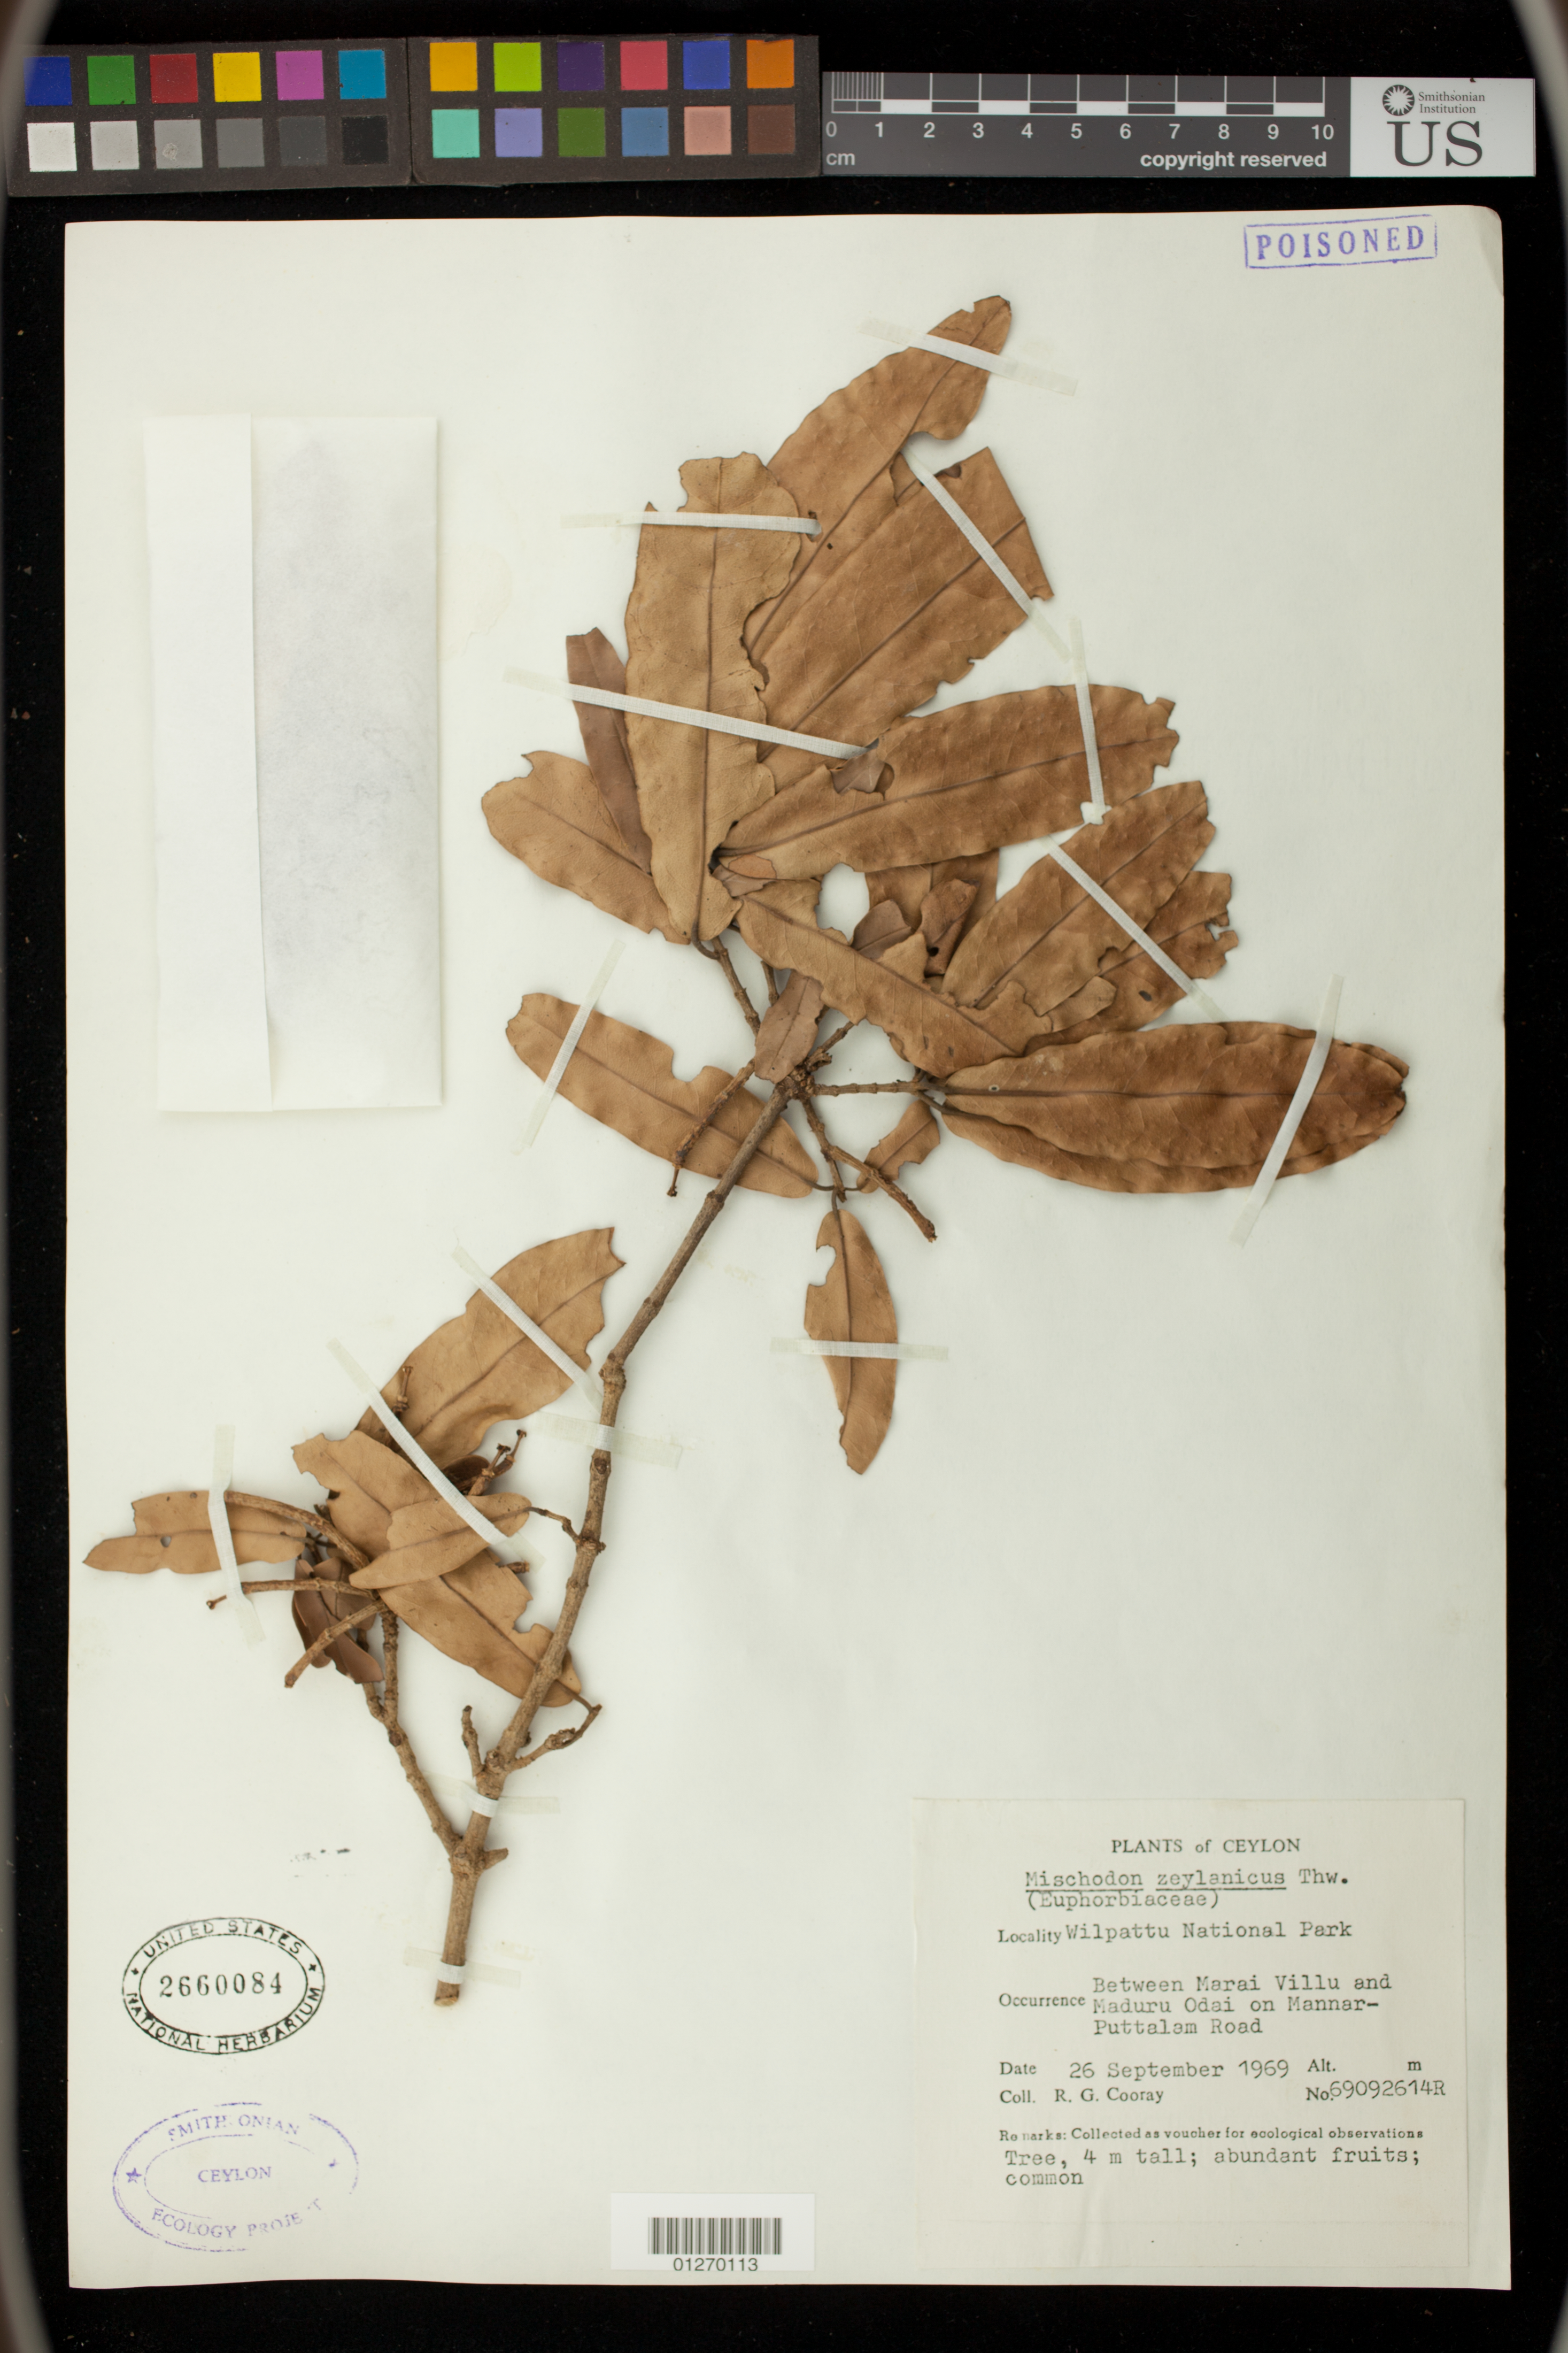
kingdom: Plantae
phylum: Tracheophyta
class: Magnoliopsida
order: Malpighiales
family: Picrodendraceae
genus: Mischodon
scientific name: Mischodon zeylanicus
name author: Thwaites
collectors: R. Cooray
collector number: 69092614R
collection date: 1969-09-26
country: Sri Lanka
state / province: North Western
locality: Wilpattu National Park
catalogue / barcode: US 2660084